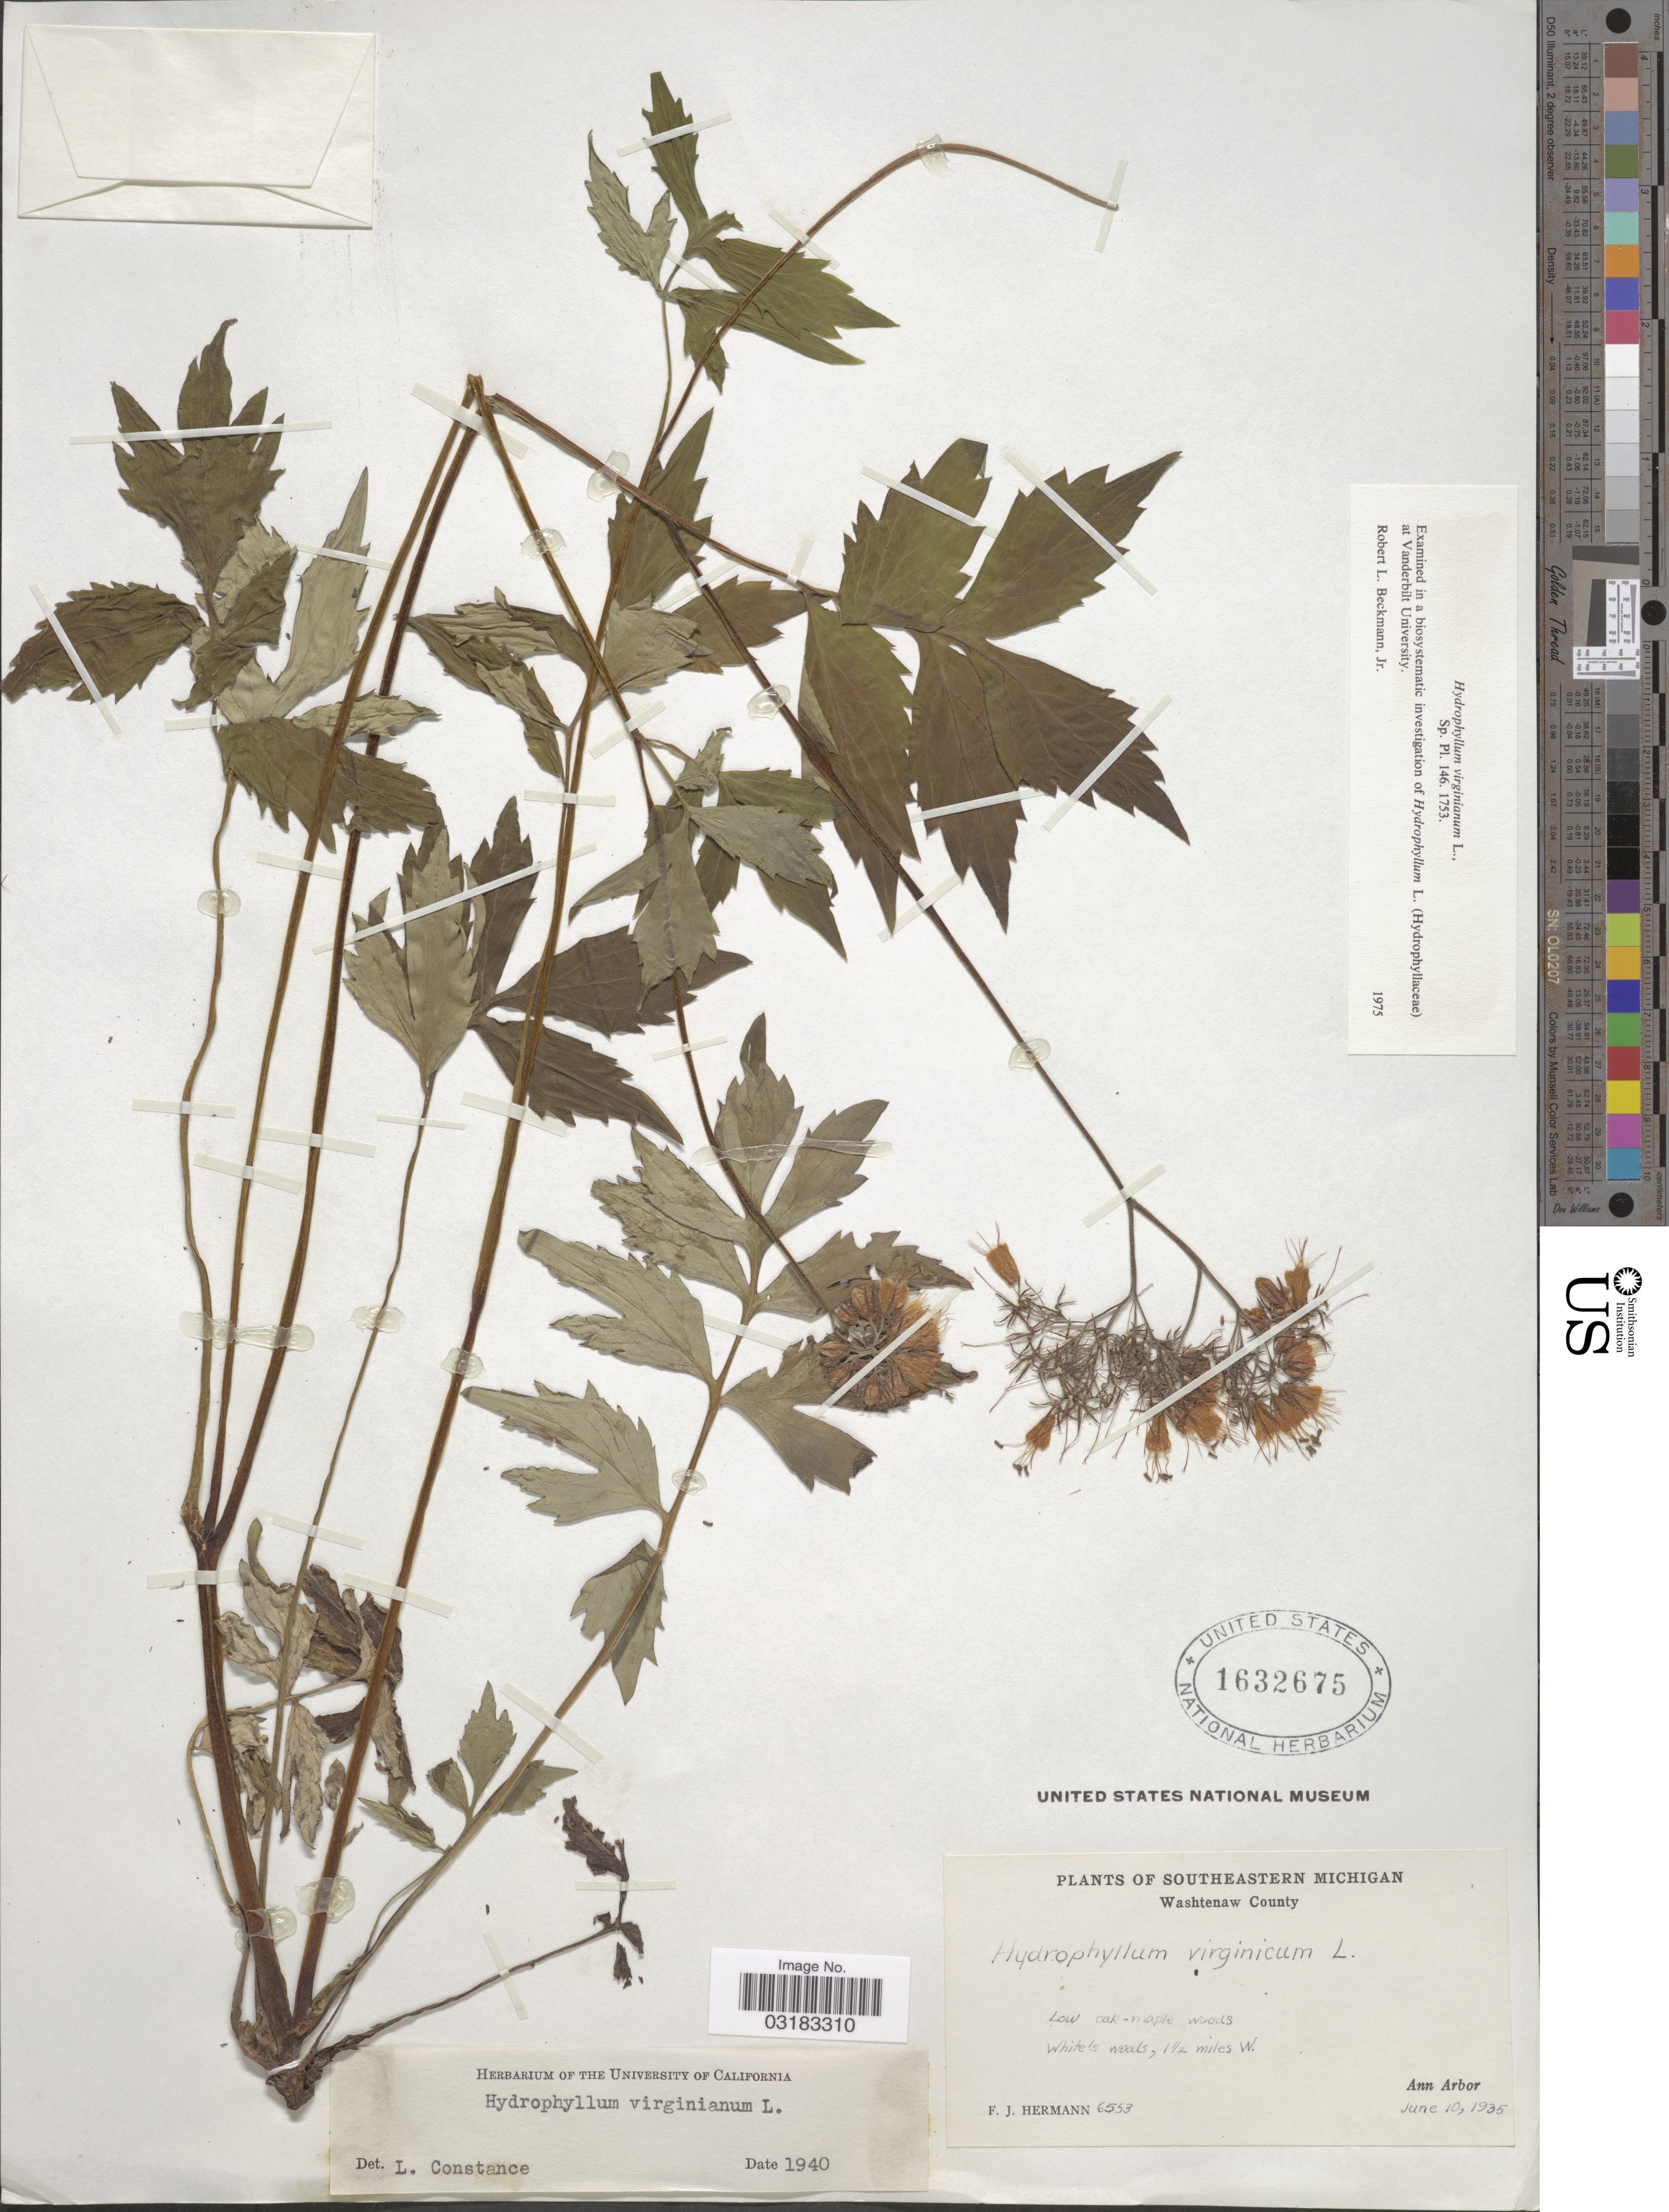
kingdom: Plantae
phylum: Tracheophyta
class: Magnoliopsida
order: Boraginales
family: Hydrophyllaceae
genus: Hydrophyllum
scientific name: Hydrophyllum virginianum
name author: L.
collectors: F. J. Hermann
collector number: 6553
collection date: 1935-06-10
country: United States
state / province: Michigan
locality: Southeastern Michigan. Washtenaw County. 1½ miles W. Ann Arbor.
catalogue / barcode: US 1632675